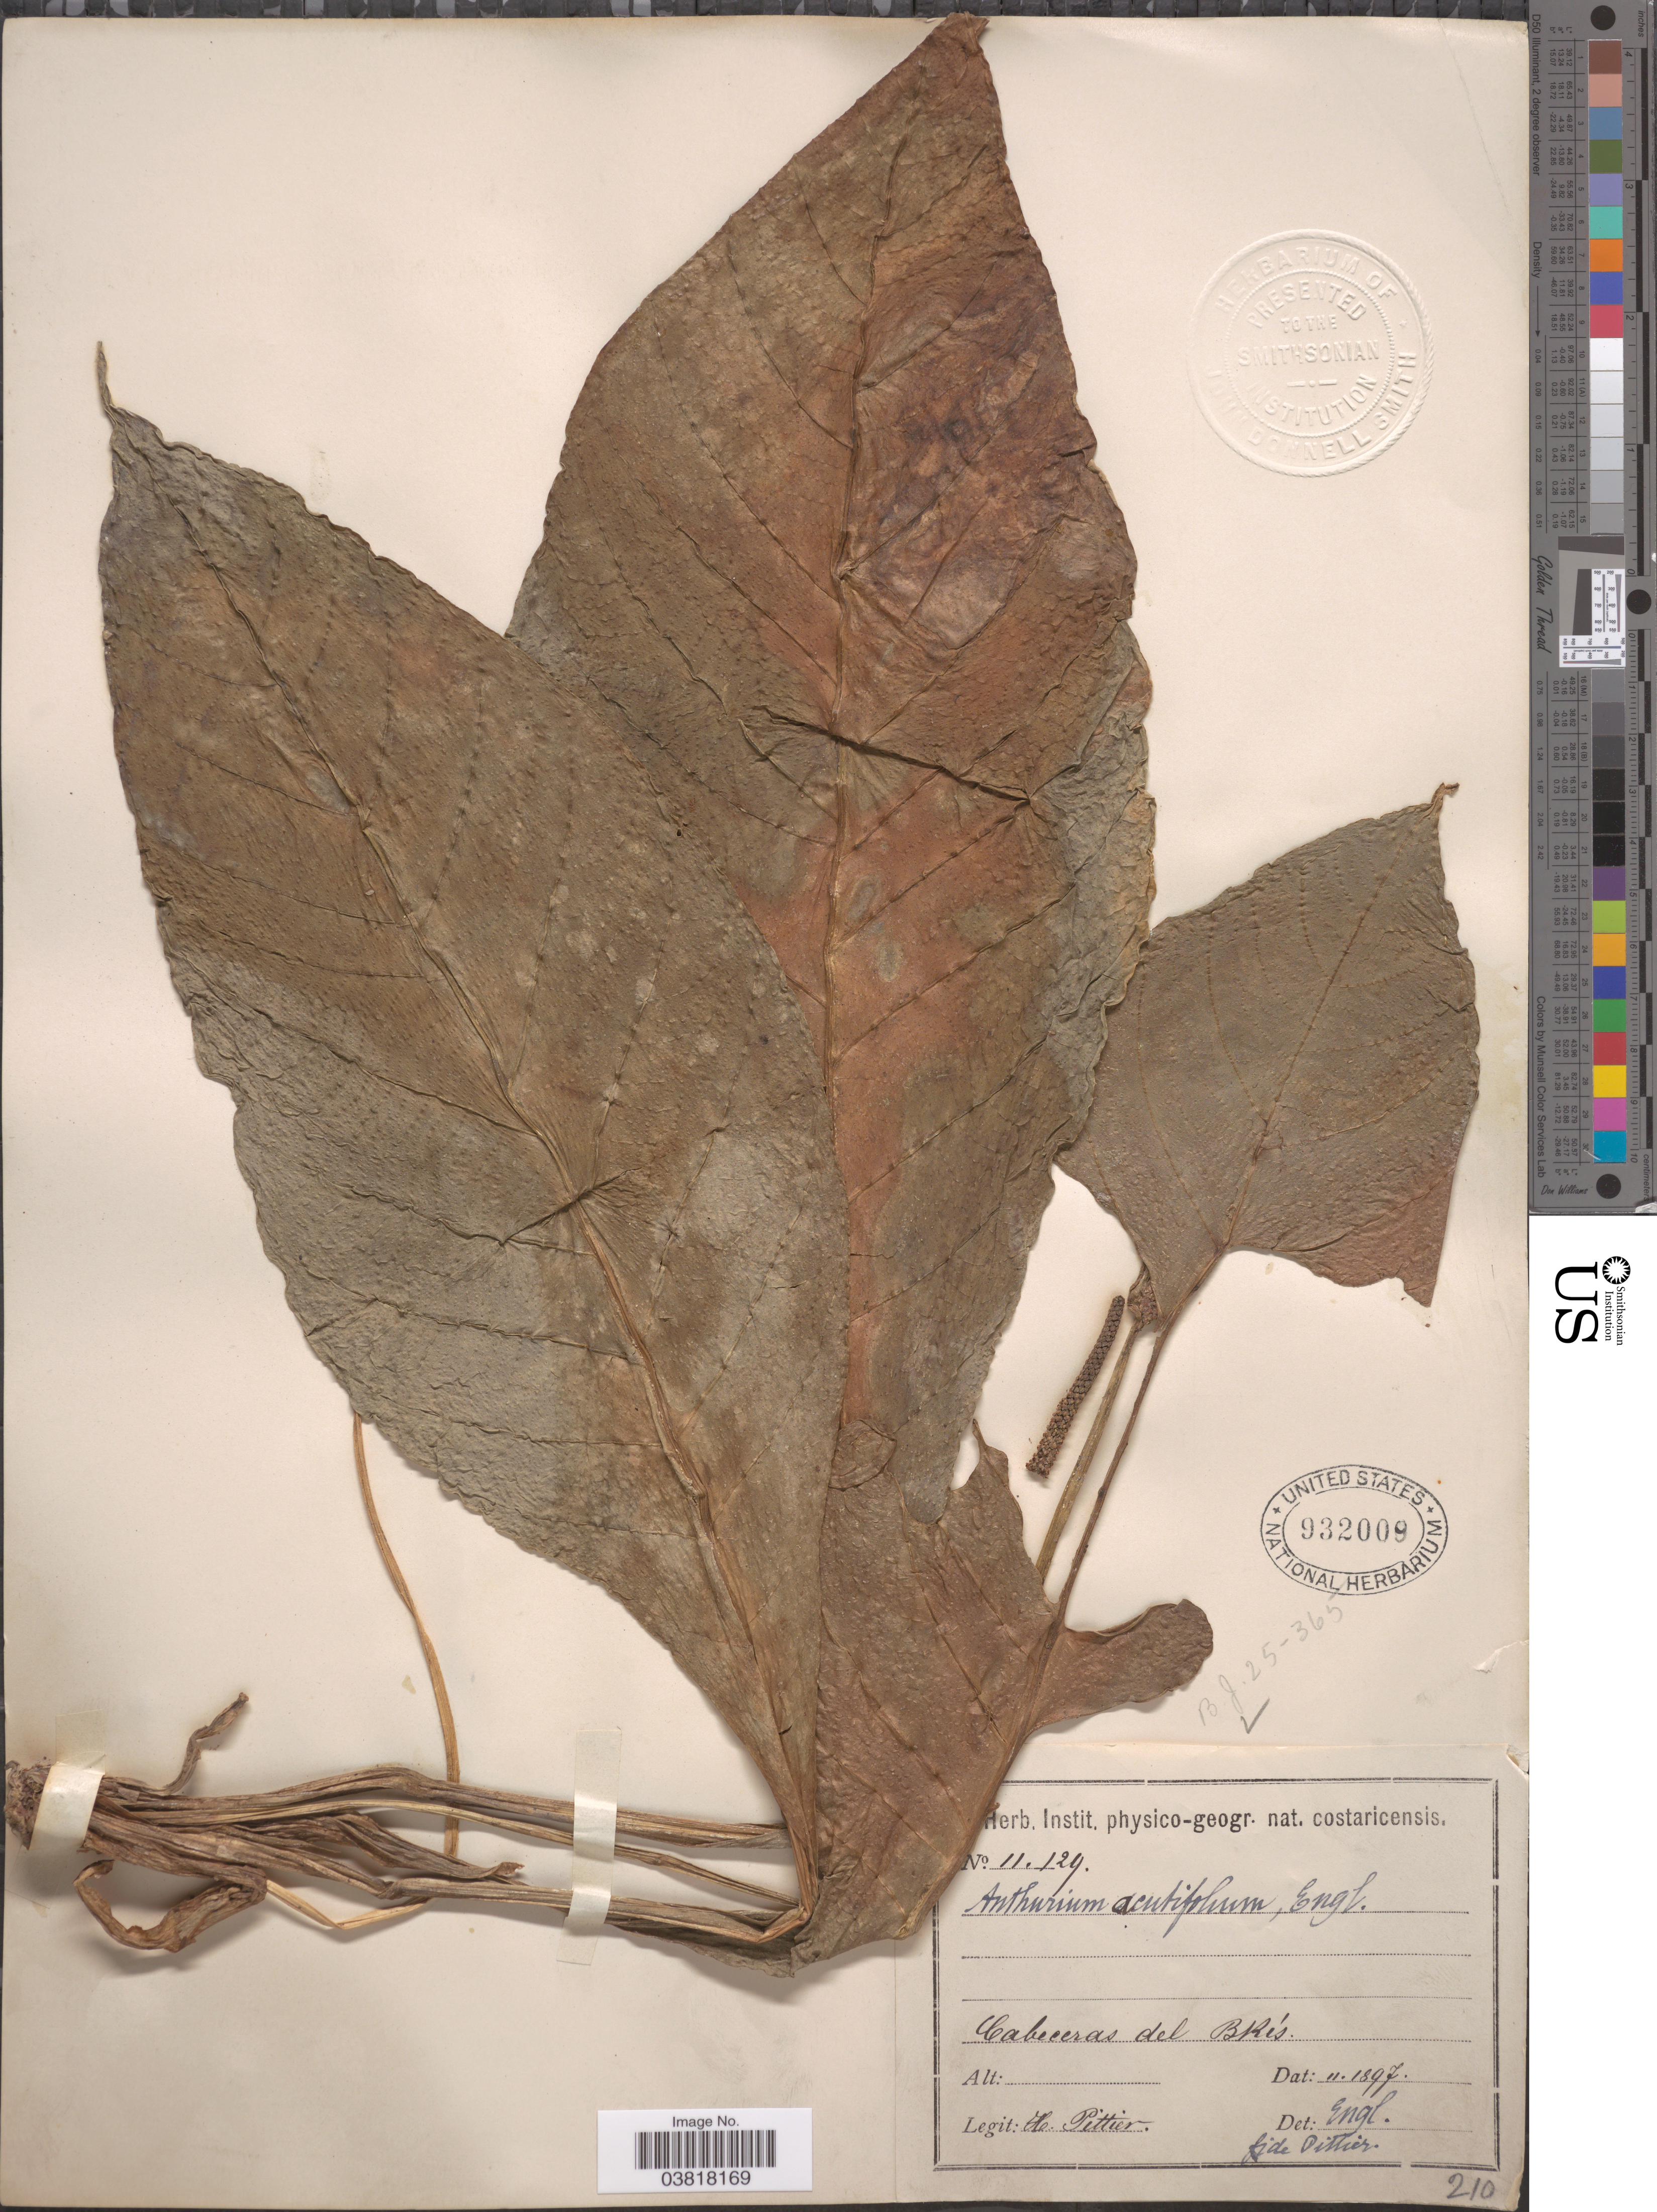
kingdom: Plantae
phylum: Tracheophyta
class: Liliopsida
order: Alismatales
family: Araceae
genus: Anthurium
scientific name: Anthurium acutangulum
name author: Engl.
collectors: H. F. Pittier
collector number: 11129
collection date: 1897-11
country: Costa Rica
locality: Cabeceras del BKis.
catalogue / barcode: US 932009